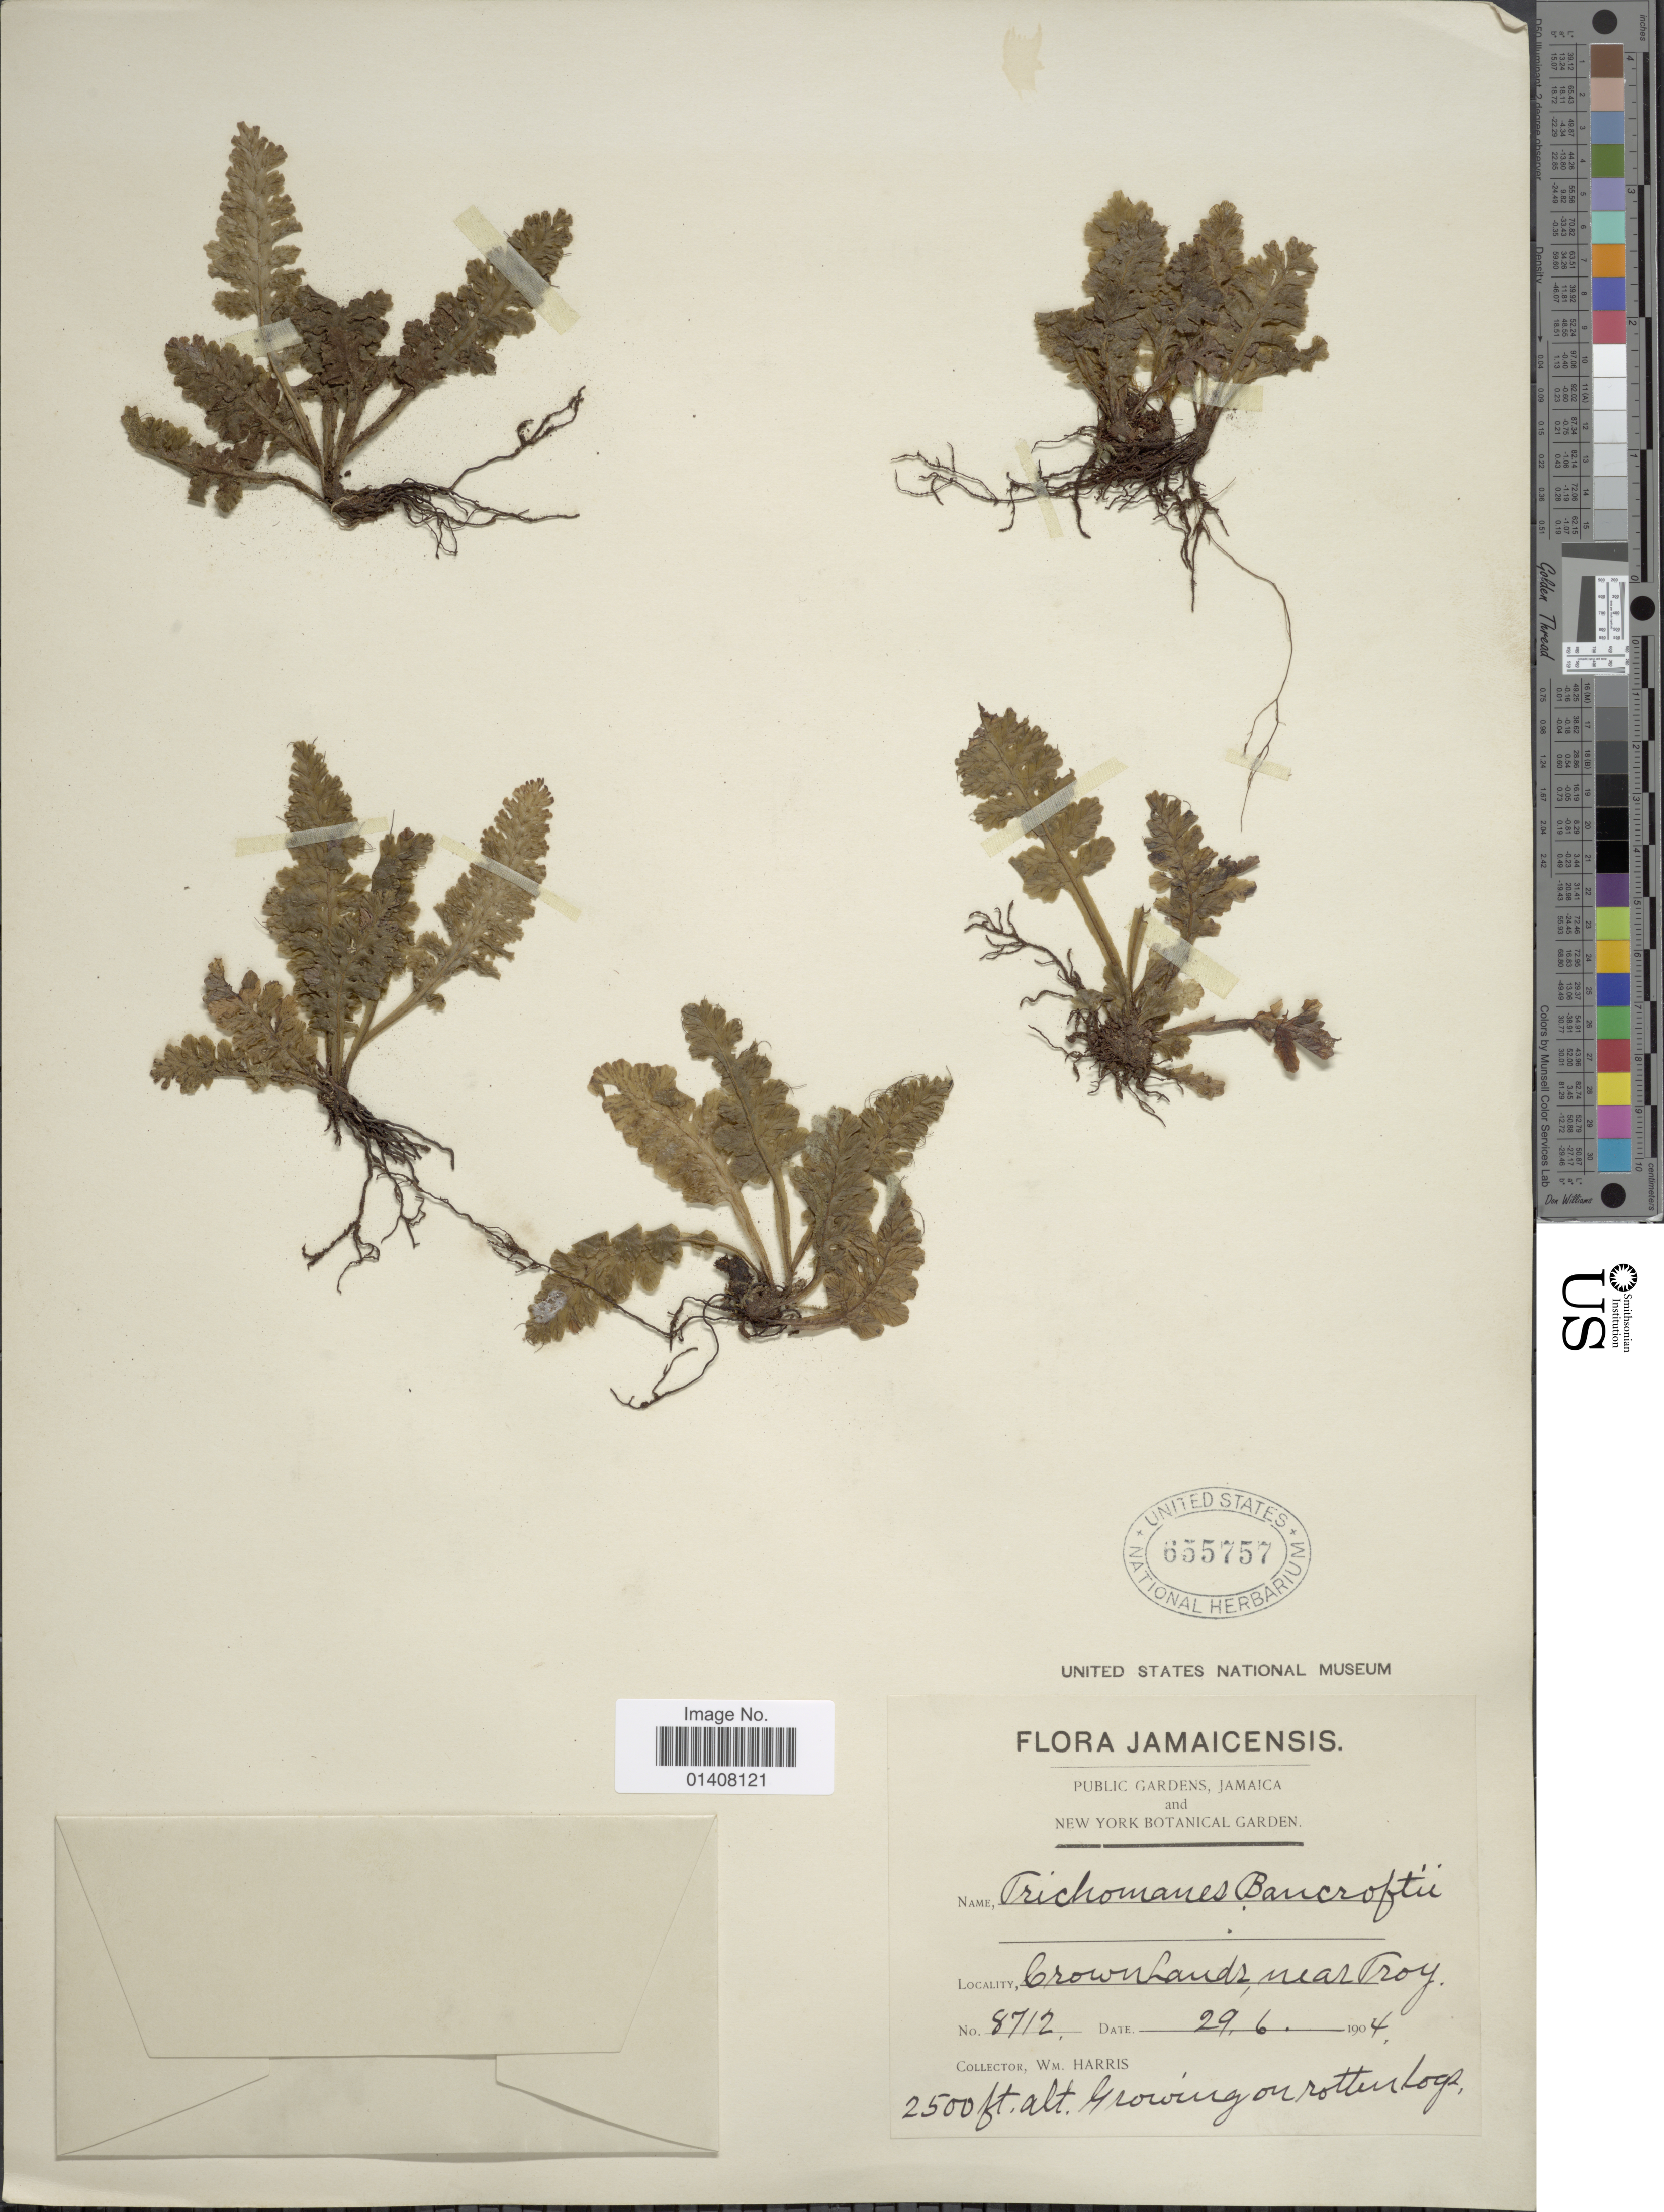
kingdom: Plantae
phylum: Tracheophyta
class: Polypodiopsida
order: Hymenophyllales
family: Hymenophyllaceae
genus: Trichomanes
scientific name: Trichomanes holopterum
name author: Kunze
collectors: W. Harris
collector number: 8712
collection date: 1904-06-29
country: Jamaica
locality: Crownlands, near Troy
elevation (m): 762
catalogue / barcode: US 655757